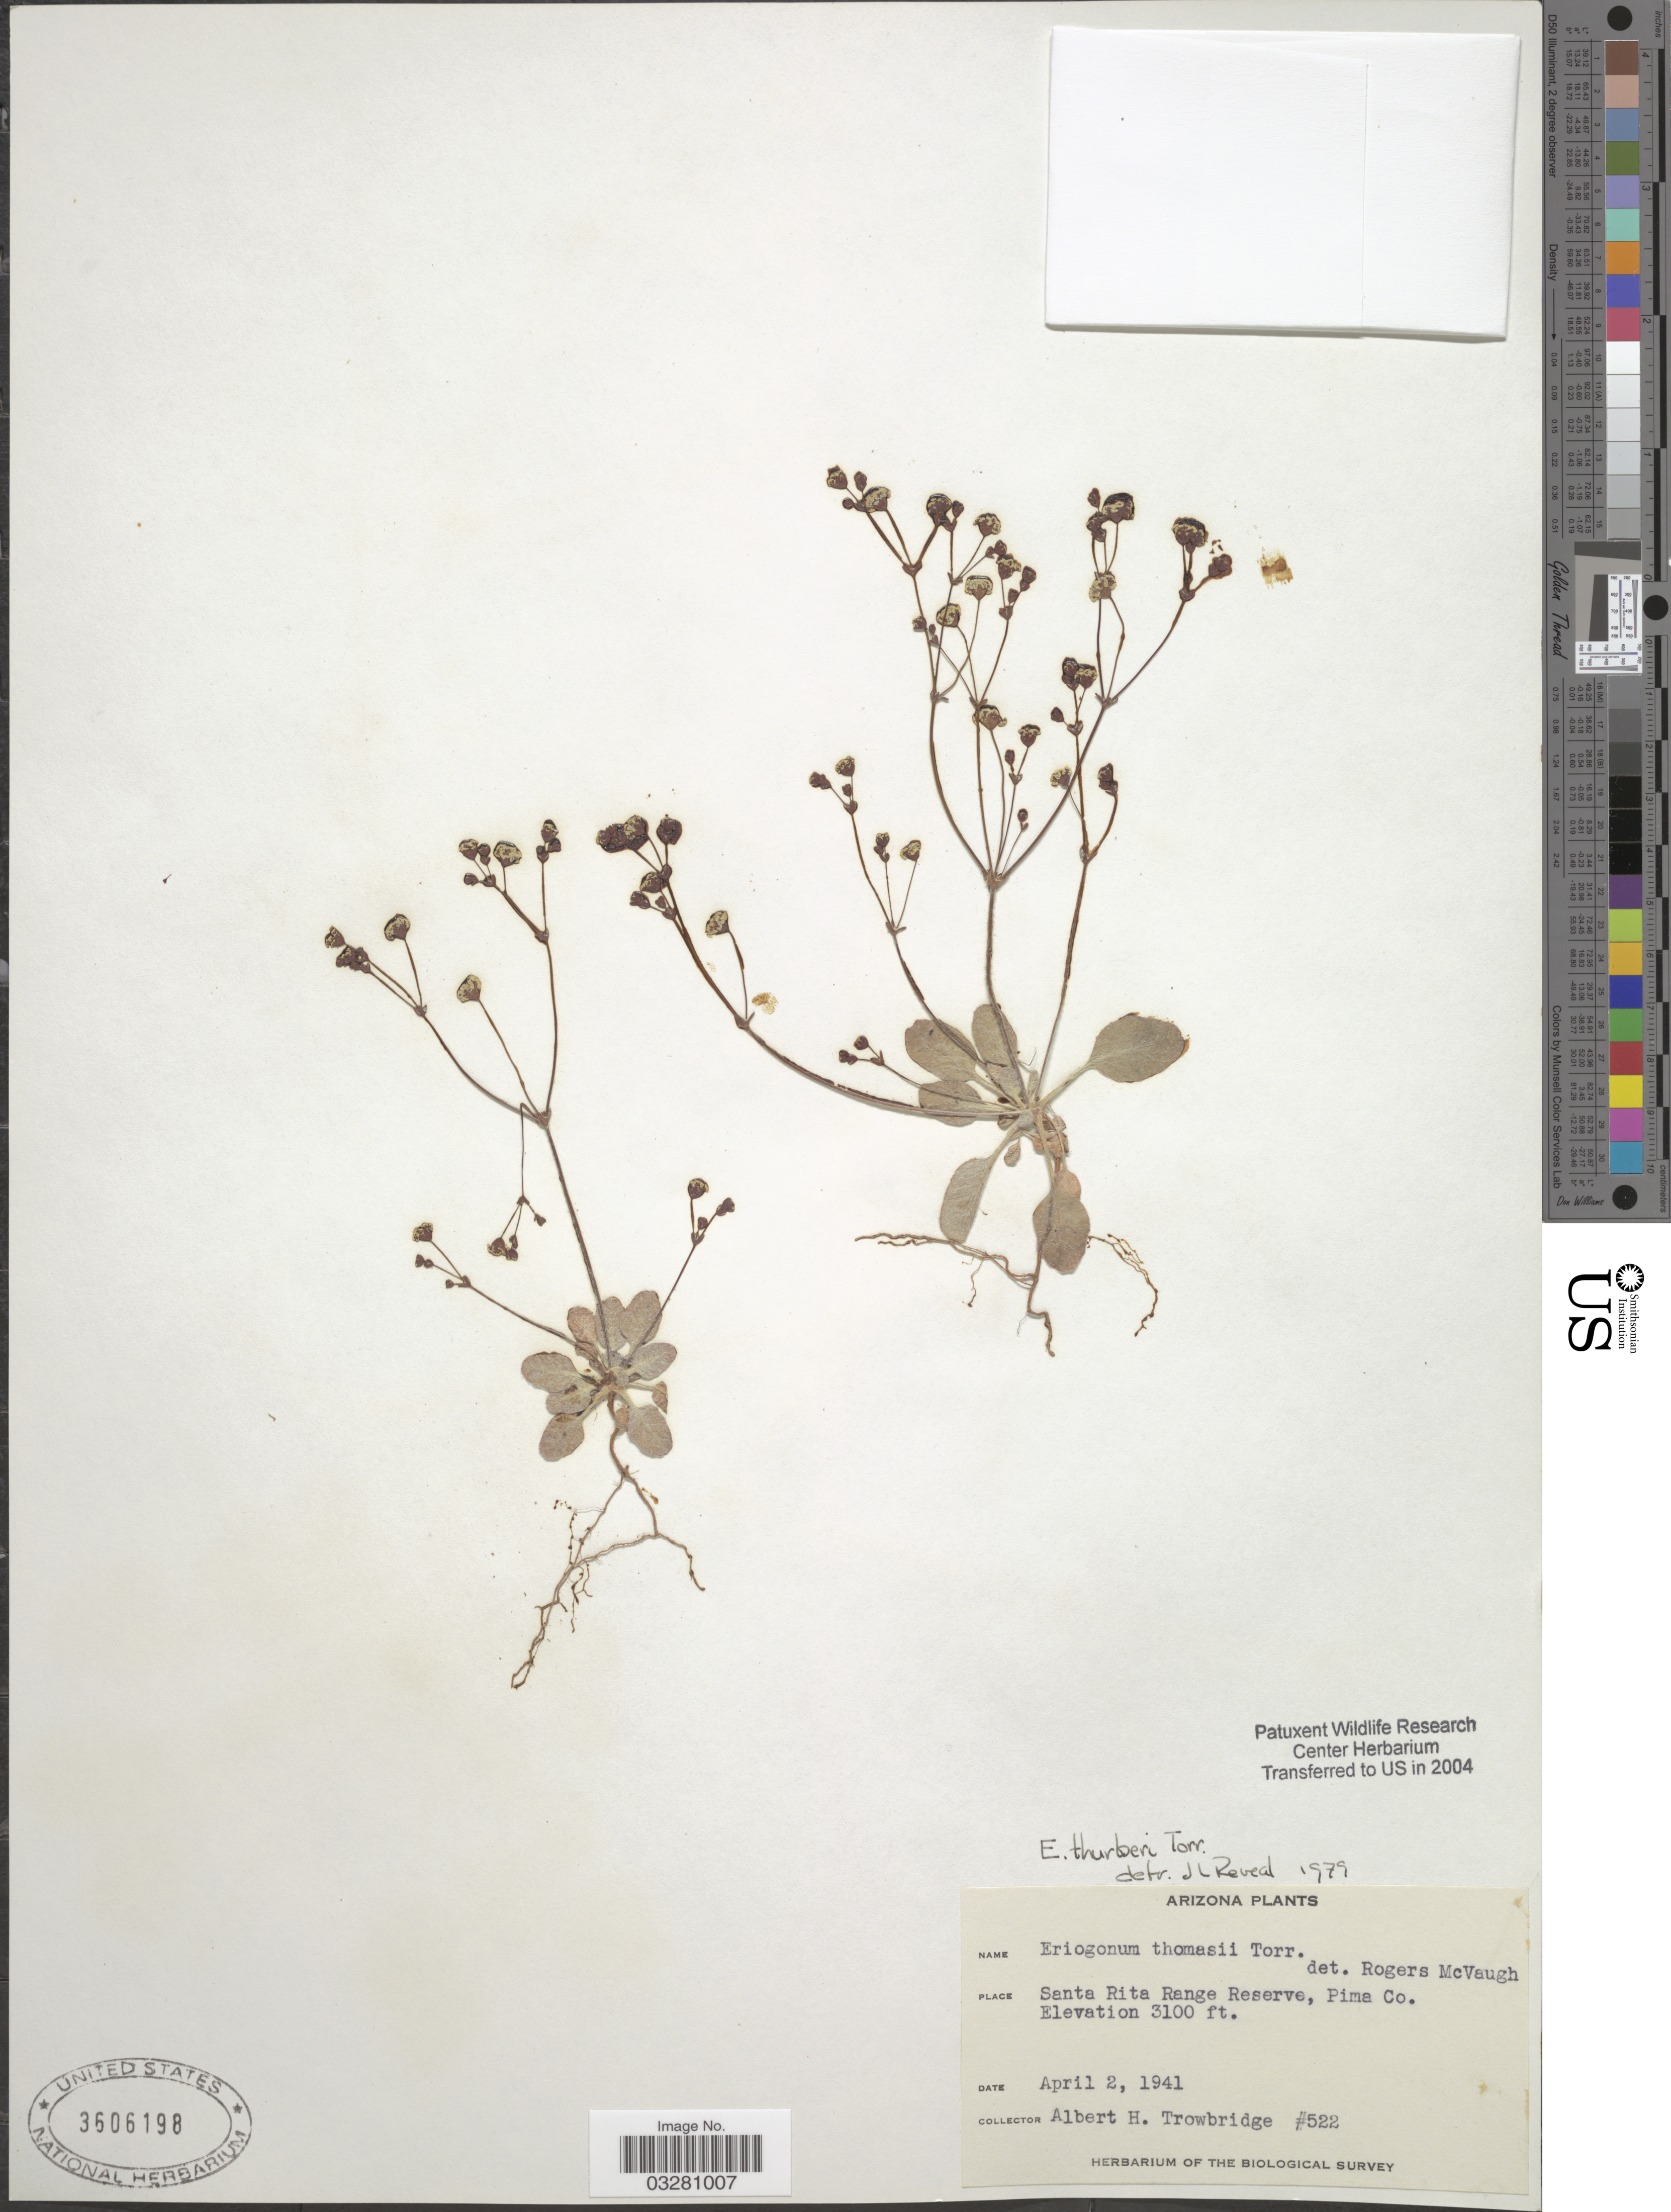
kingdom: Plantae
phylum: Tracheophyta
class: Magnoliopsida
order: Caryophyllales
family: Polygonaceae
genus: Eriogonum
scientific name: Eriogonum thurberi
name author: Torr.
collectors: A. H. Trowbridge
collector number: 522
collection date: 1941-04-02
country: United States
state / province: Arizona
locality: Santa Rita Range Reserve, Pima Co.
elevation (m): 945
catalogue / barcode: US 3606198